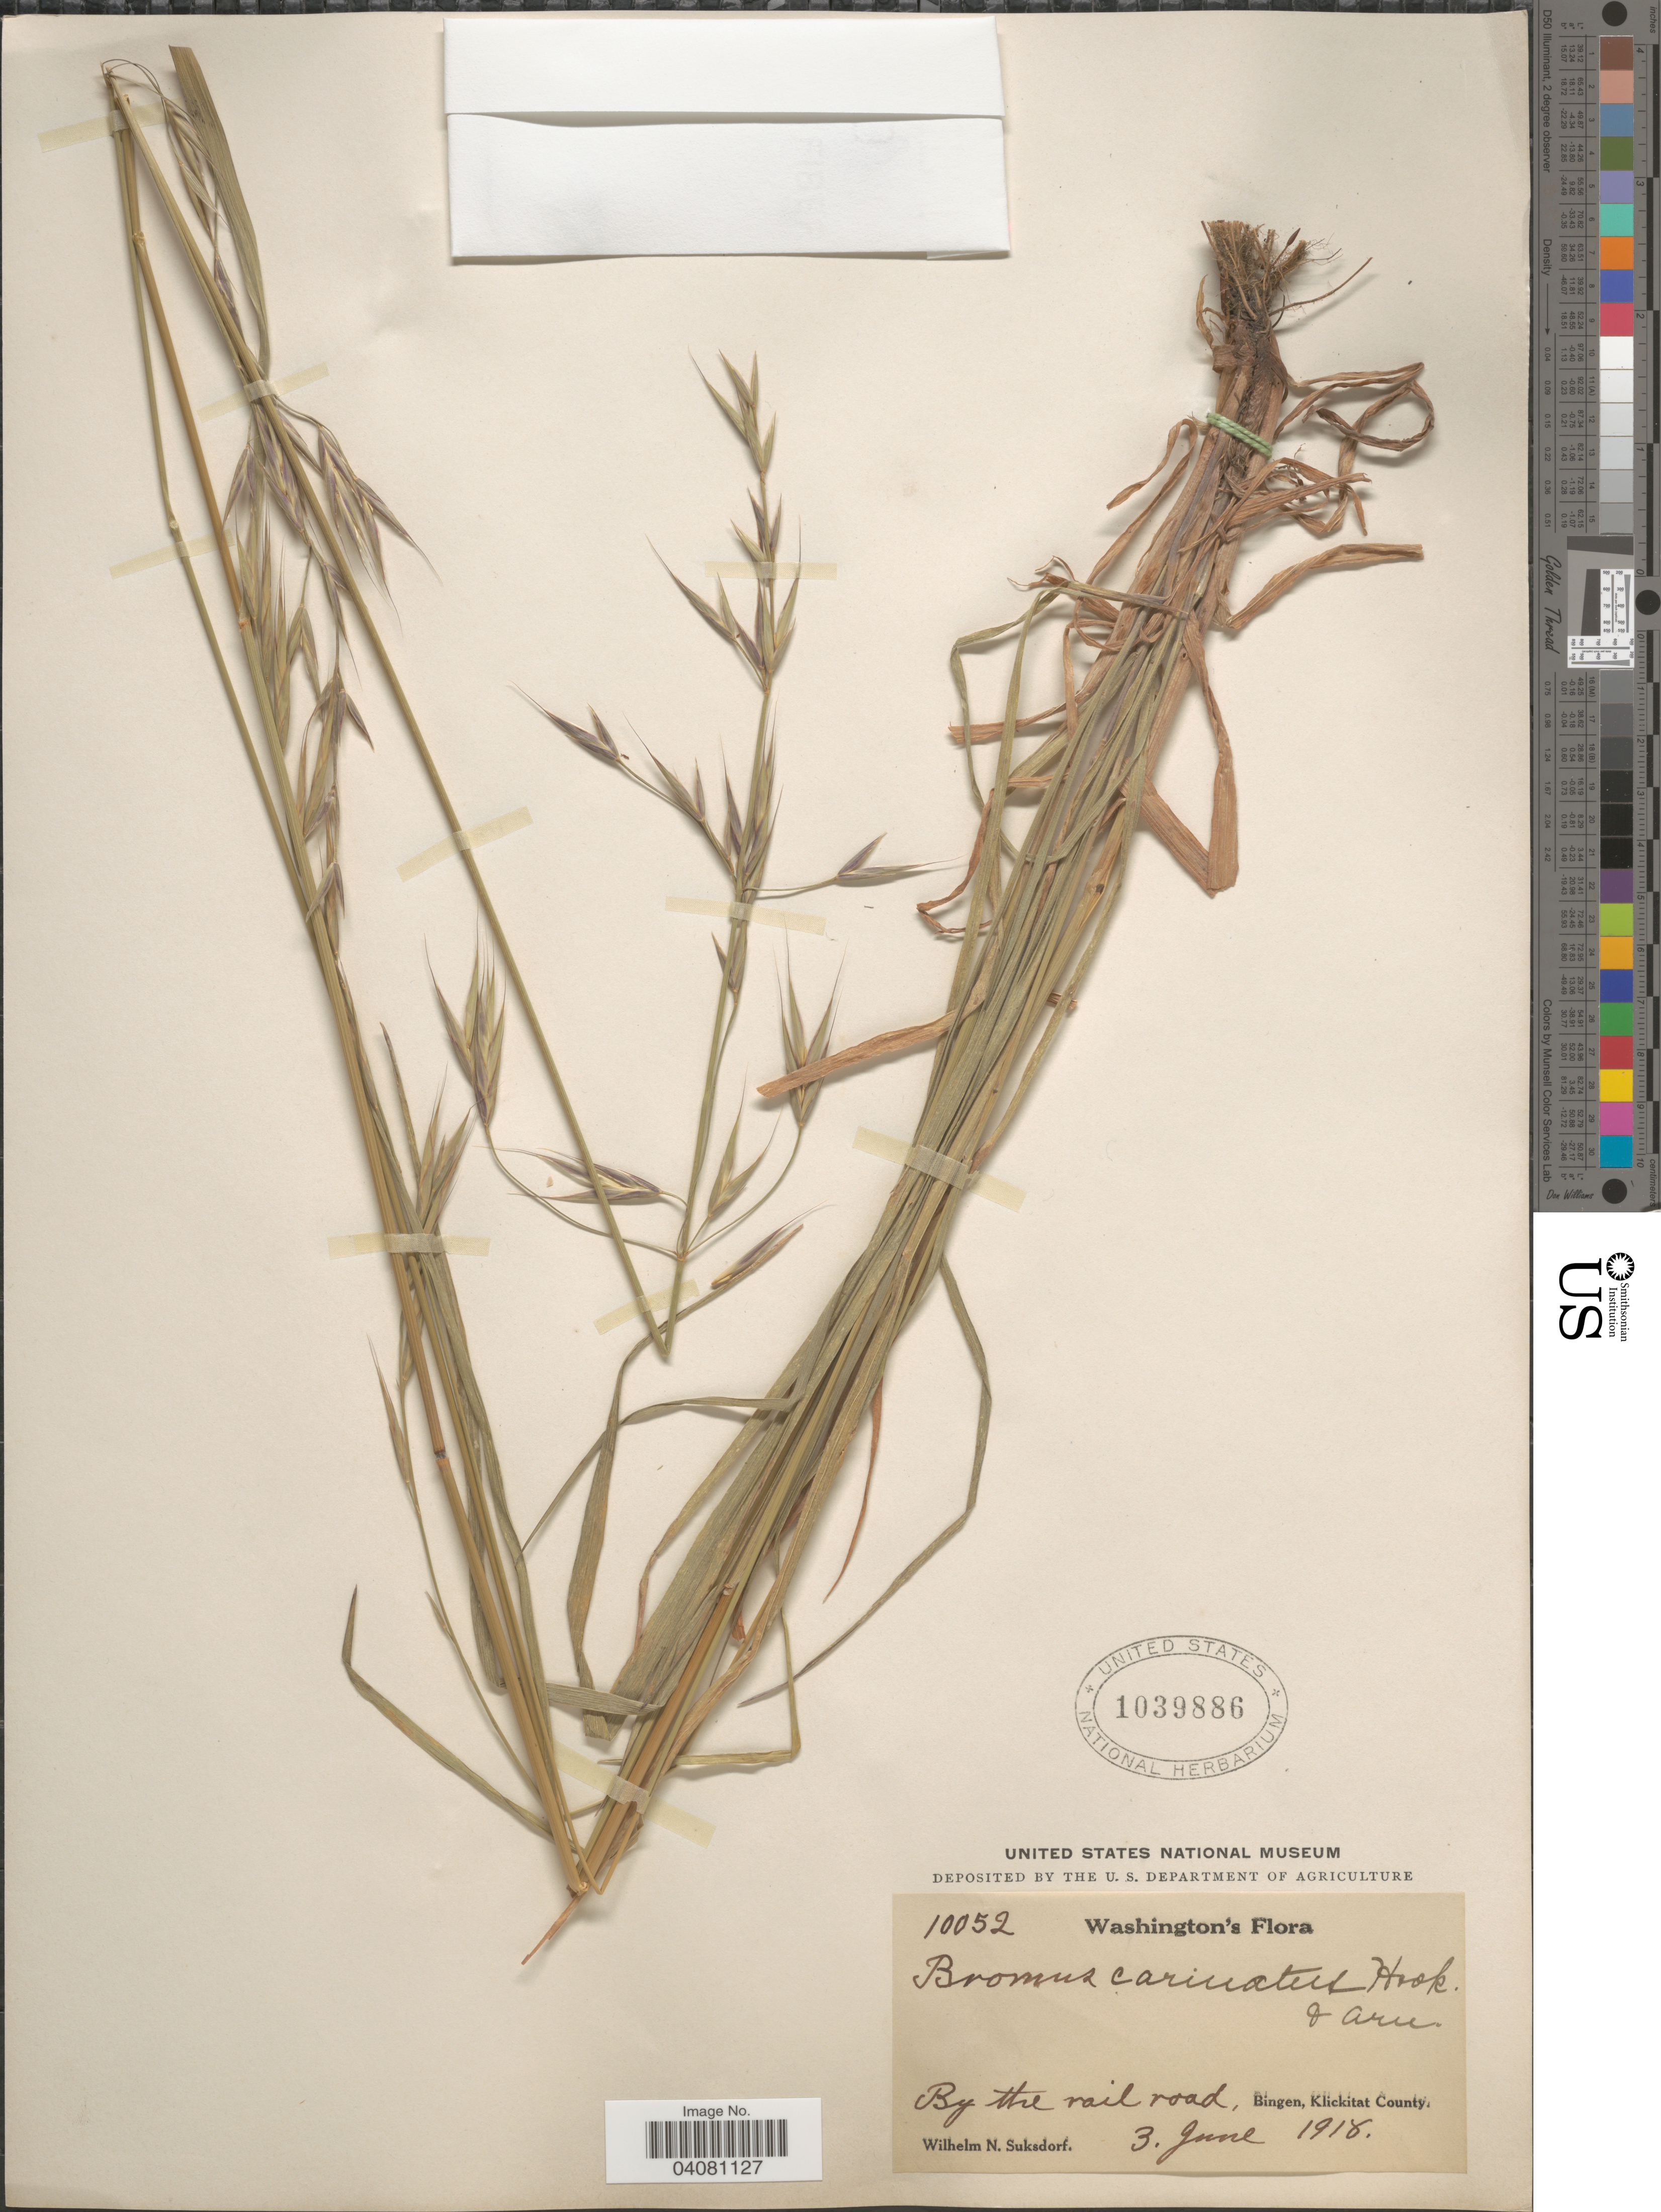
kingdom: Plantae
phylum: Tracheophyta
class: Liliopsida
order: Poales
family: Poaceae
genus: Bromus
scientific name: Bromus carinatus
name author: Hook. & Arn.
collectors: W. N. Suksdorf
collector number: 10052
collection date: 1918-06-03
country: United States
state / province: Washington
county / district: Klickitat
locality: By the rail road, Bingen, Klickitat County.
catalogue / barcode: US 1039886